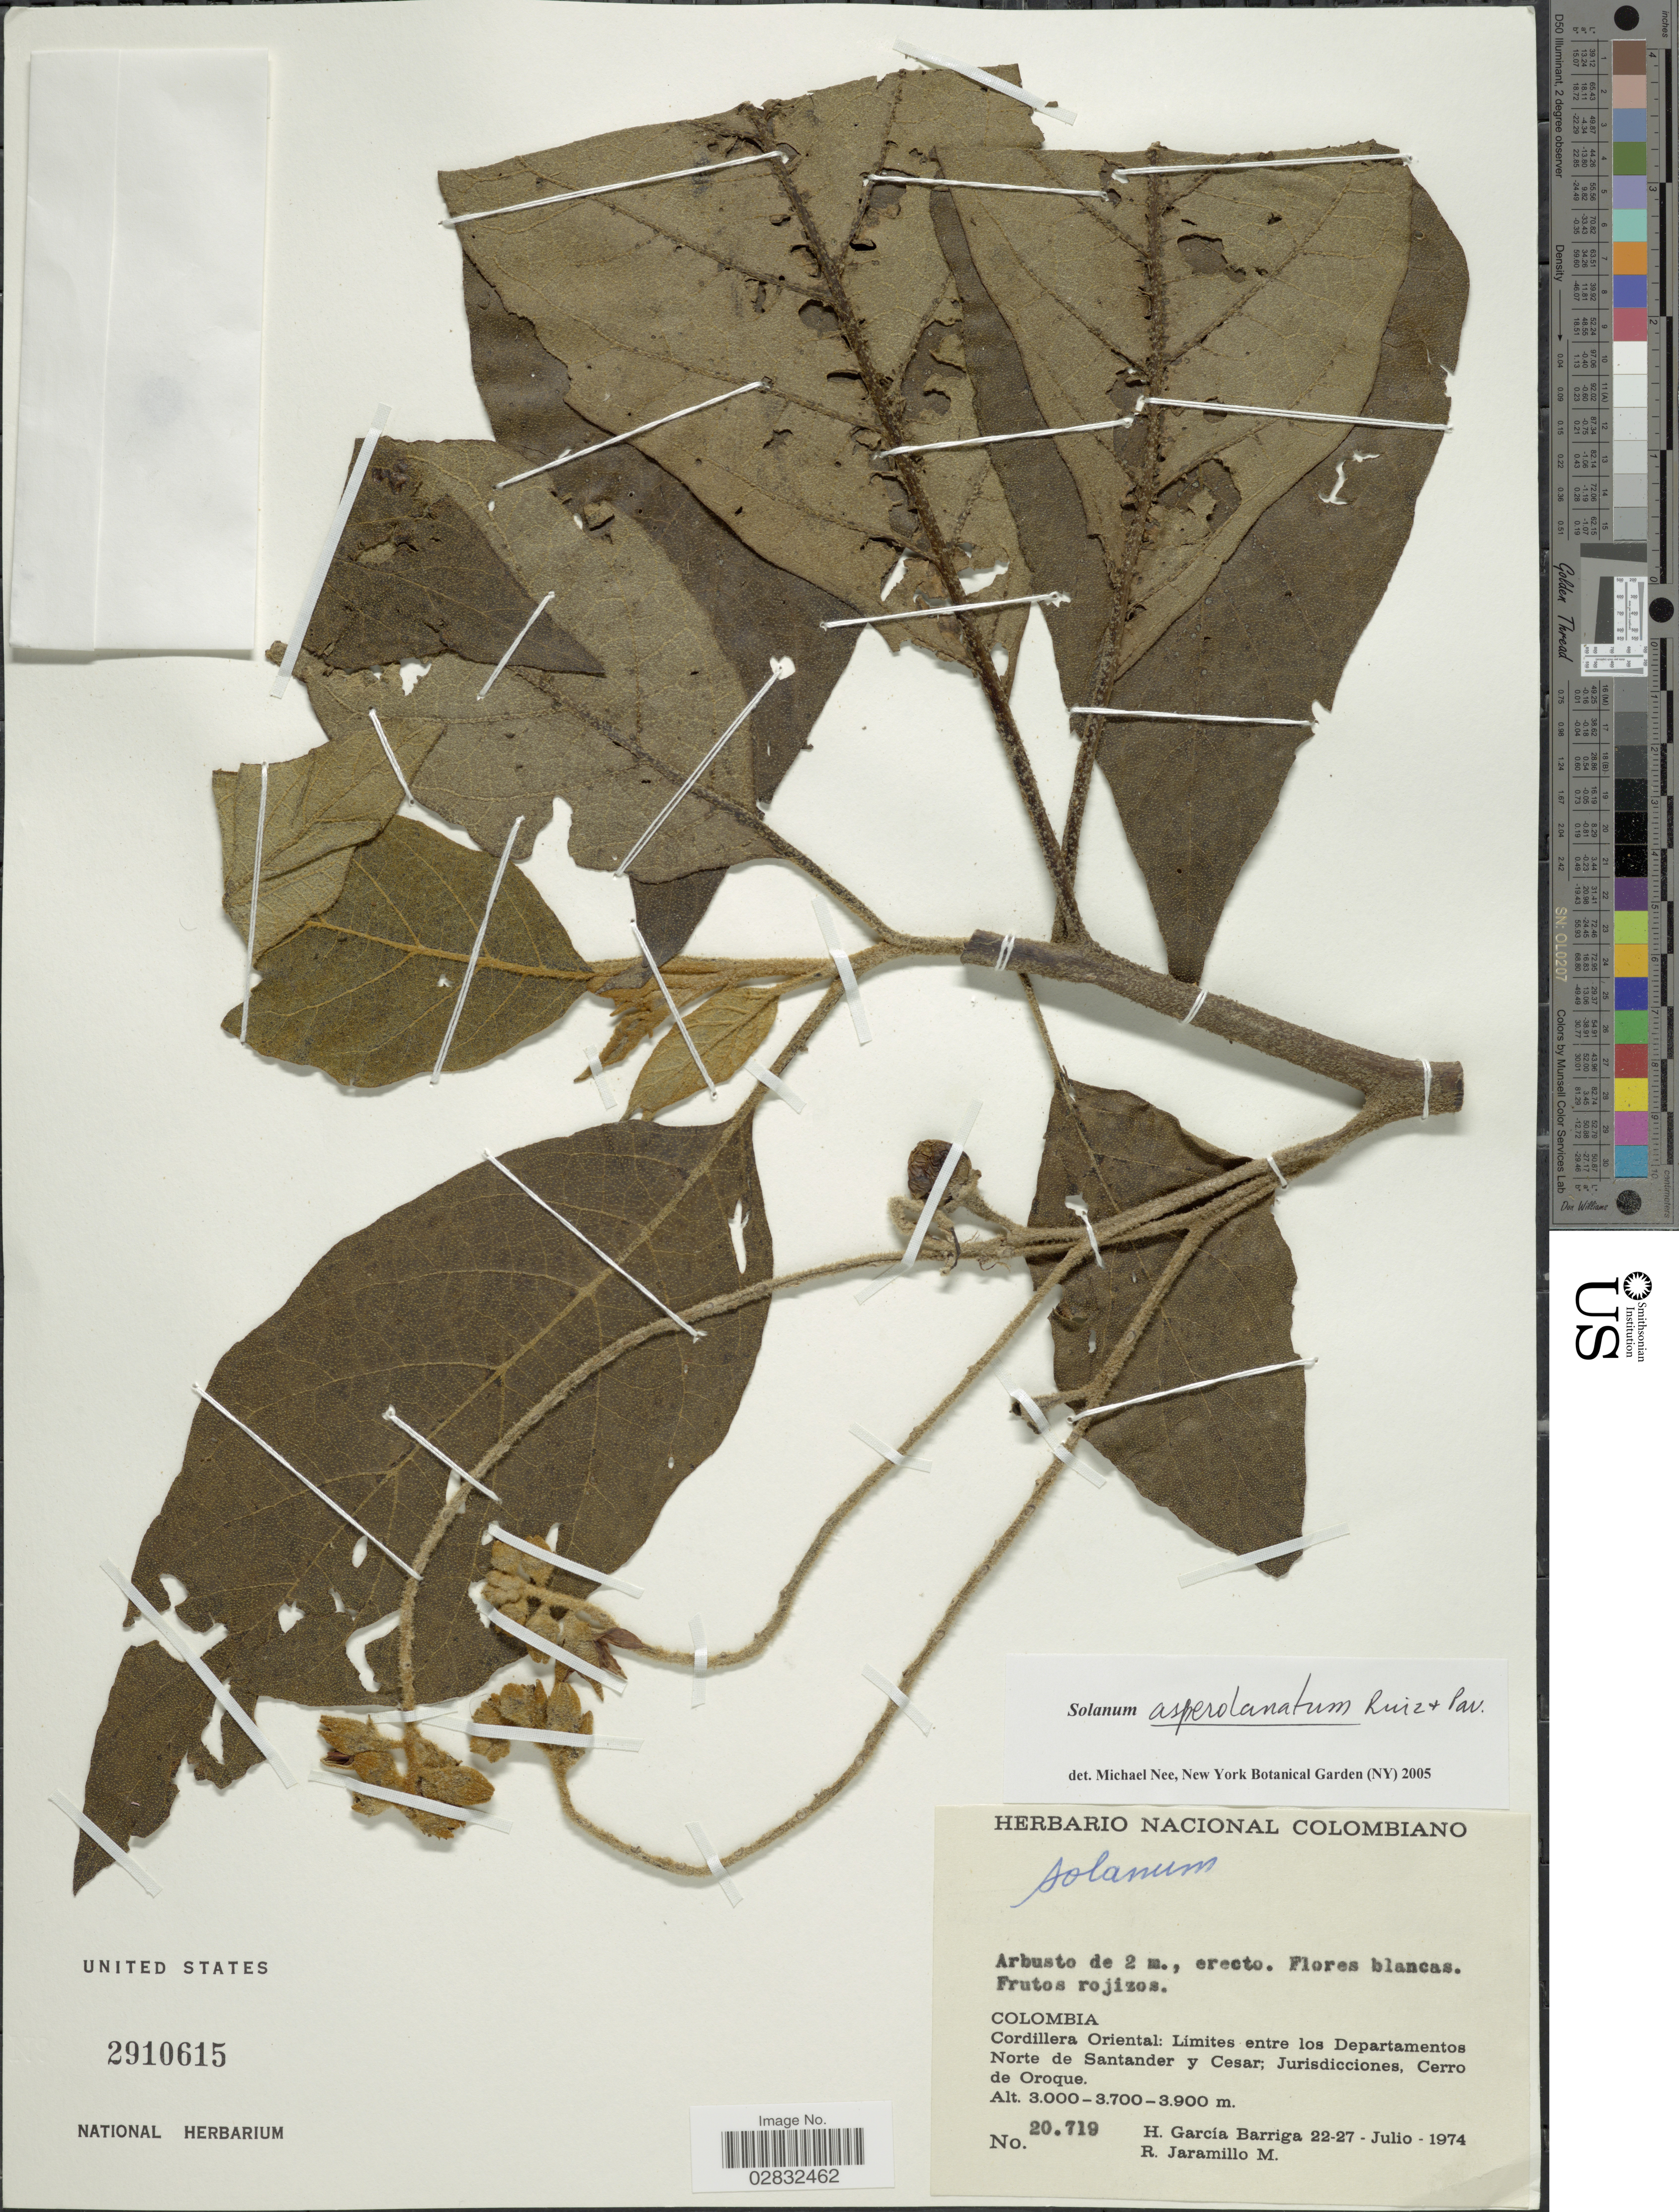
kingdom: Plantae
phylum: Tracheophyta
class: Magnoliopsida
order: Solanales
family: Solanaceae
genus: Solanum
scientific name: Solanum asperolatum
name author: Ruiz & Pav.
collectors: H. García Barriga & R. Jaramillo M.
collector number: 20719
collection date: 1974-07-22/1974-07-27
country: Colombia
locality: Cordillera Oriental, Limites entre los Departamentos Norte de Santander y Cesar, Jurisdicciones, Cerro de Oroque.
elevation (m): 3000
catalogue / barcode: US 2910615